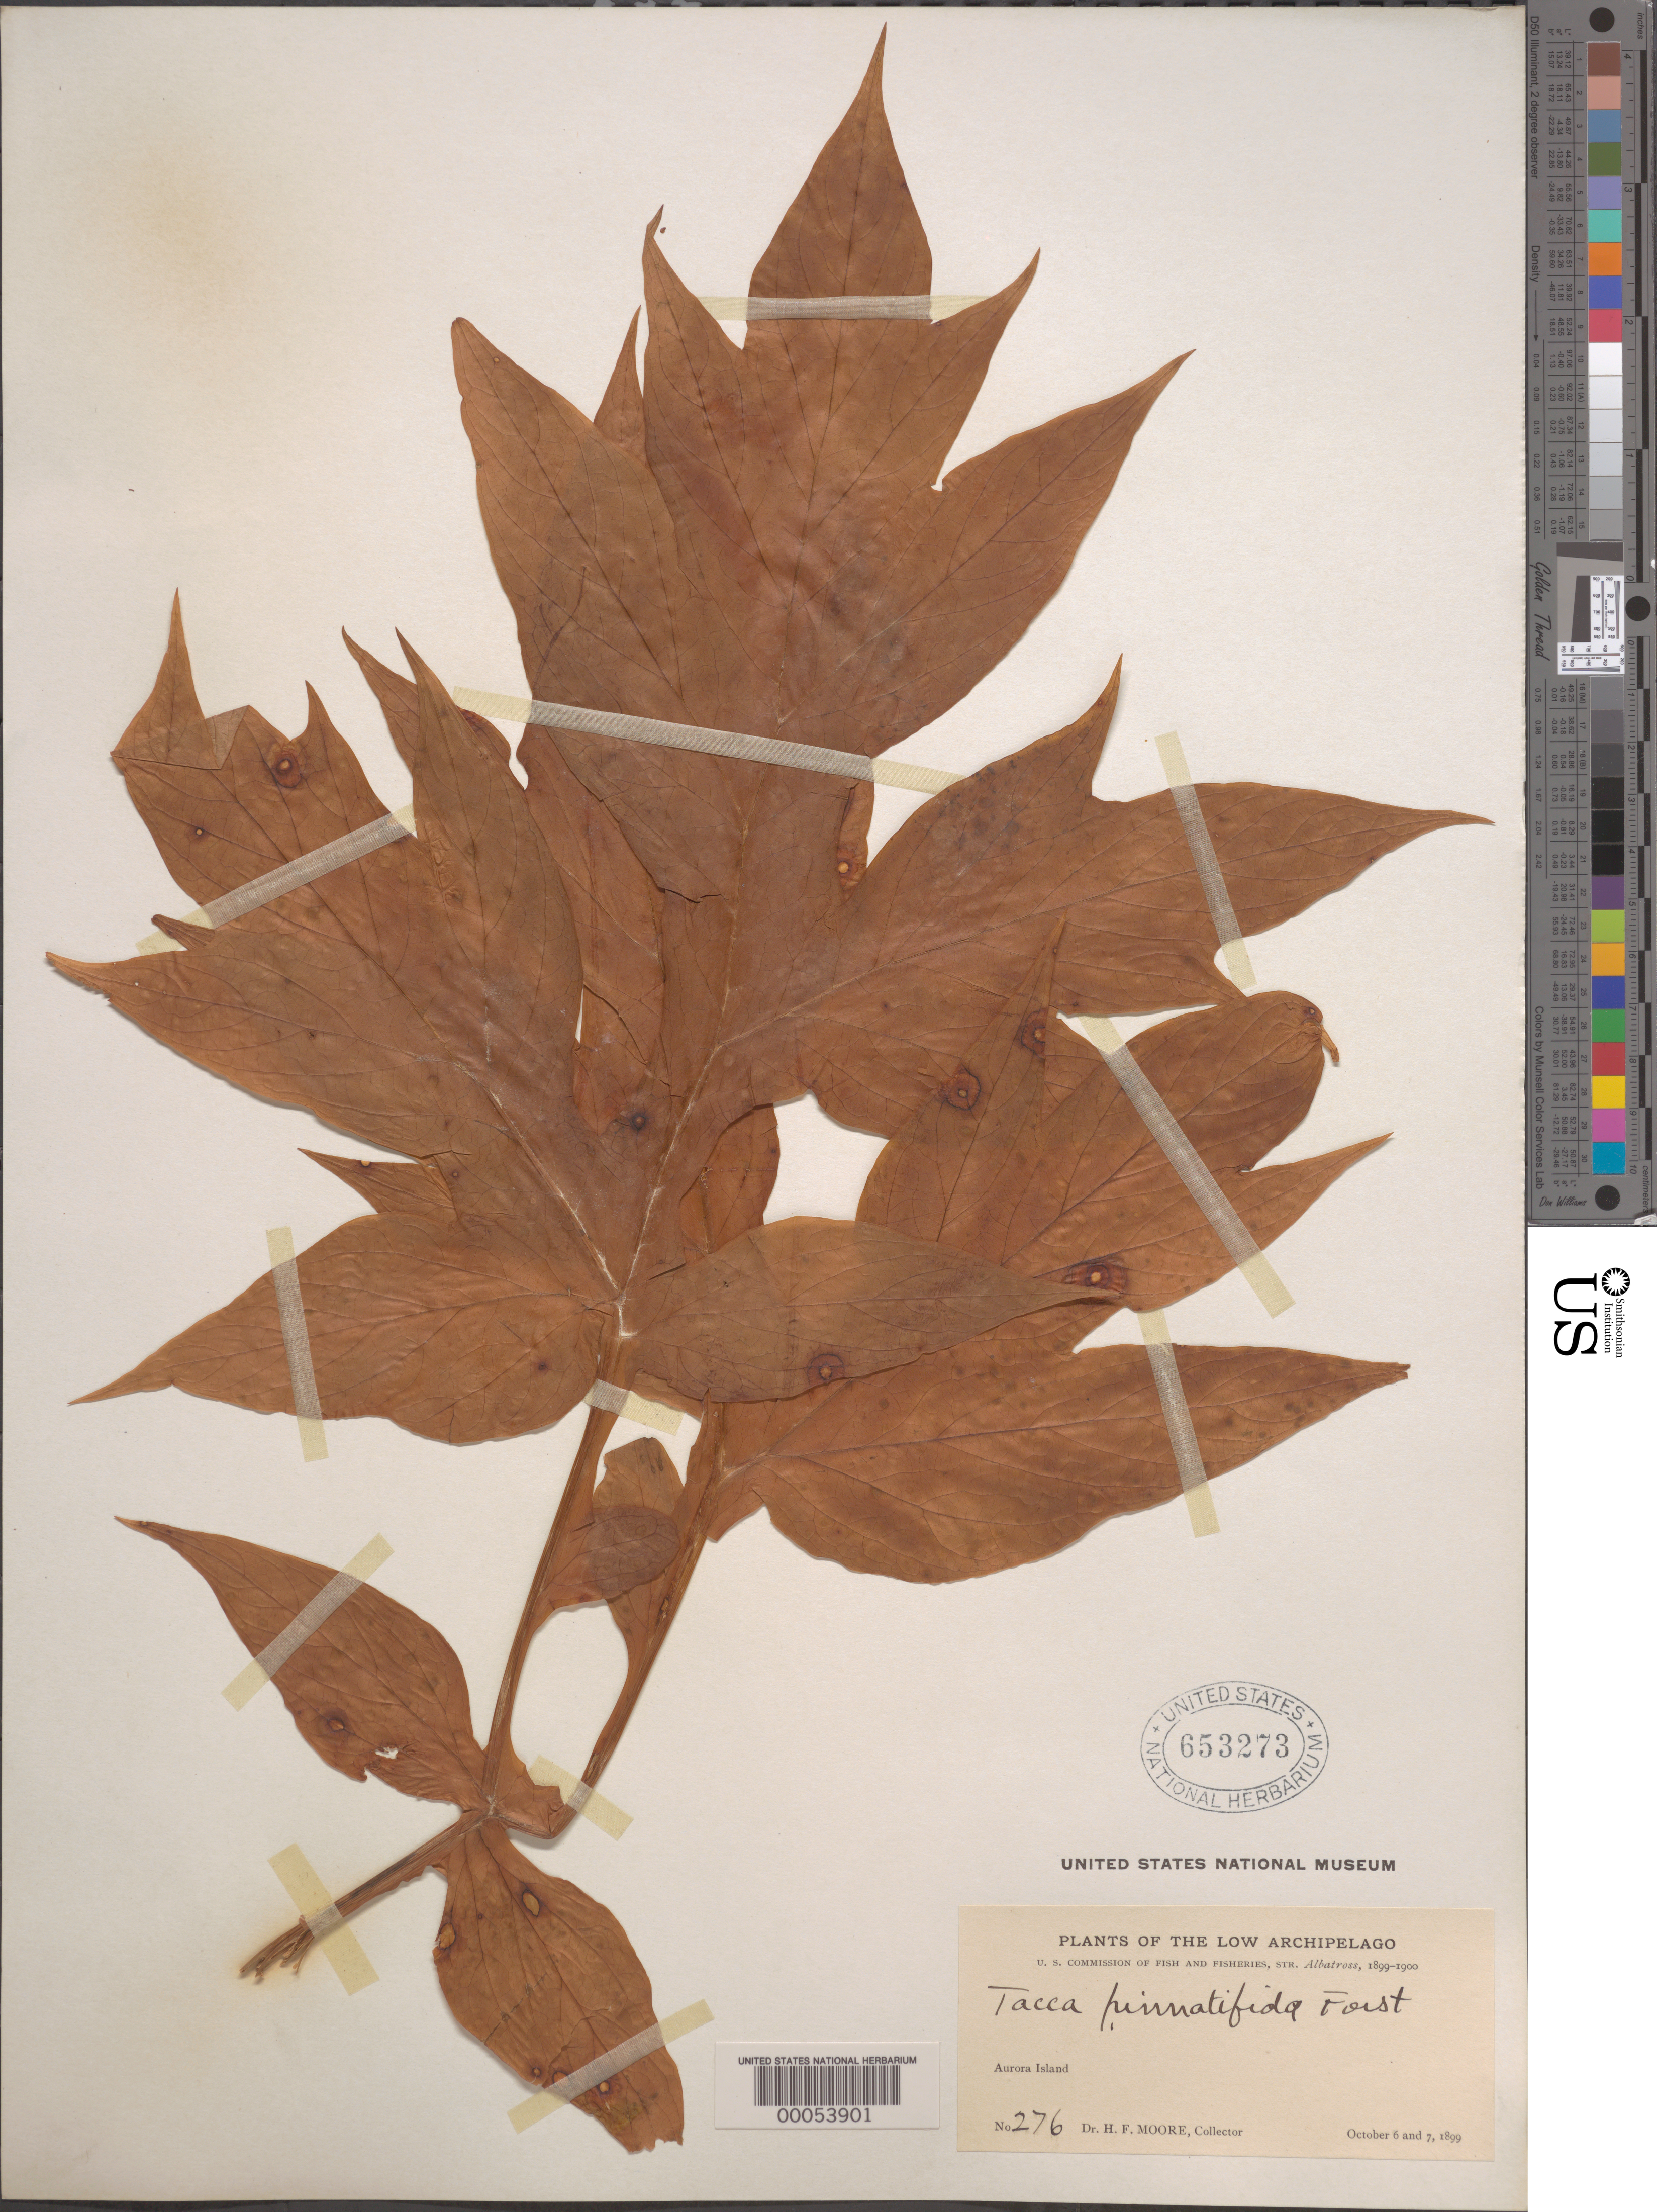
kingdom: Plantae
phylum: Tracheophyta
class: Liliopsida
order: Dioscoreales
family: Dioscoreaceae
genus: Tacca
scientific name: Tacca leontopetaloides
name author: (L.) Kuntze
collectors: D. Moore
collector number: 276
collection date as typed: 06 Oct 1899 to 07 Oct 1899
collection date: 1899-10-06/1899-10-07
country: French Polynesia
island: Makatea [Aurora]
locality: Aurora i. [= makatea i.] [Tuamotu Archipelago]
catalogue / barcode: US 653273